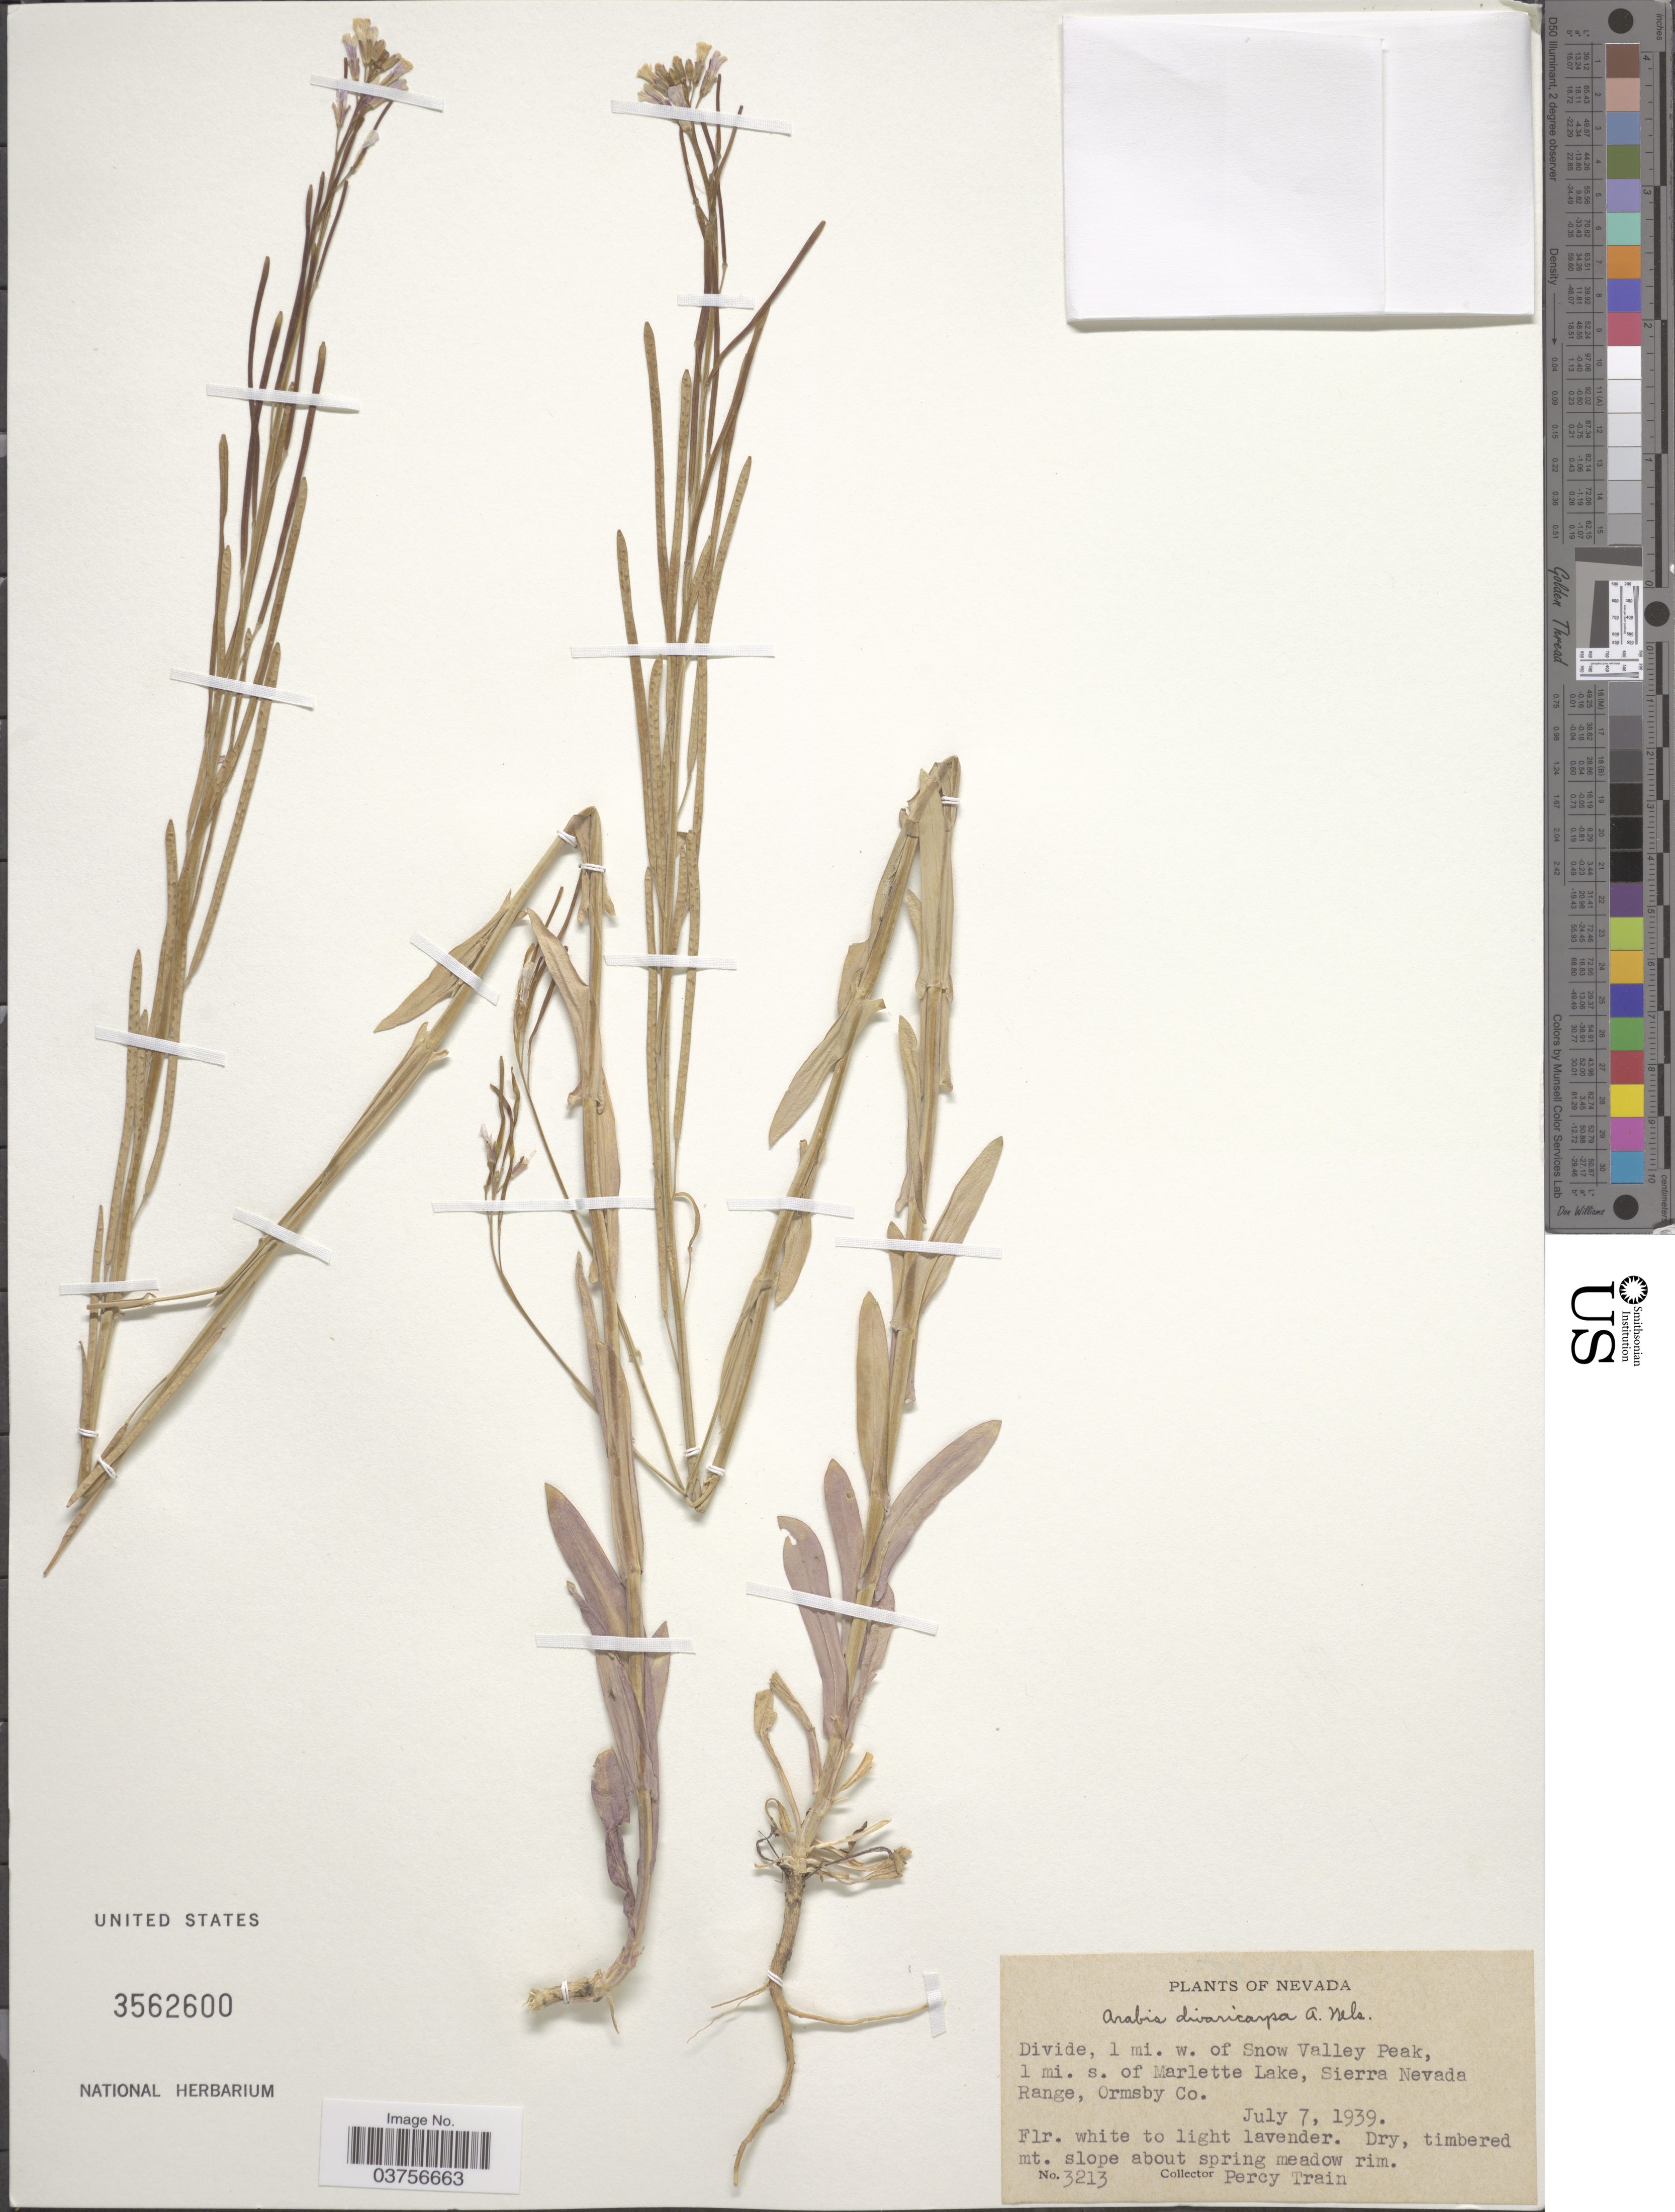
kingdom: Plantae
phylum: Tracheophyta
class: Magnoliopsida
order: Brassicales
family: Brassicaceae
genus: Arabis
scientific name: Arabis divaricarpa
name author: A. Nelson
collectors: P. Train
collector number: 3213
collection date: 1939-07-07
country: United States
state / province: Nevada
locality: Divide, 1 mi. w. of Snow Valley Peak, 1 mi. s. of Marlette Lake, Sierra Nevada Range, Ormsby Co.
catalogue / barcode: US 3562600